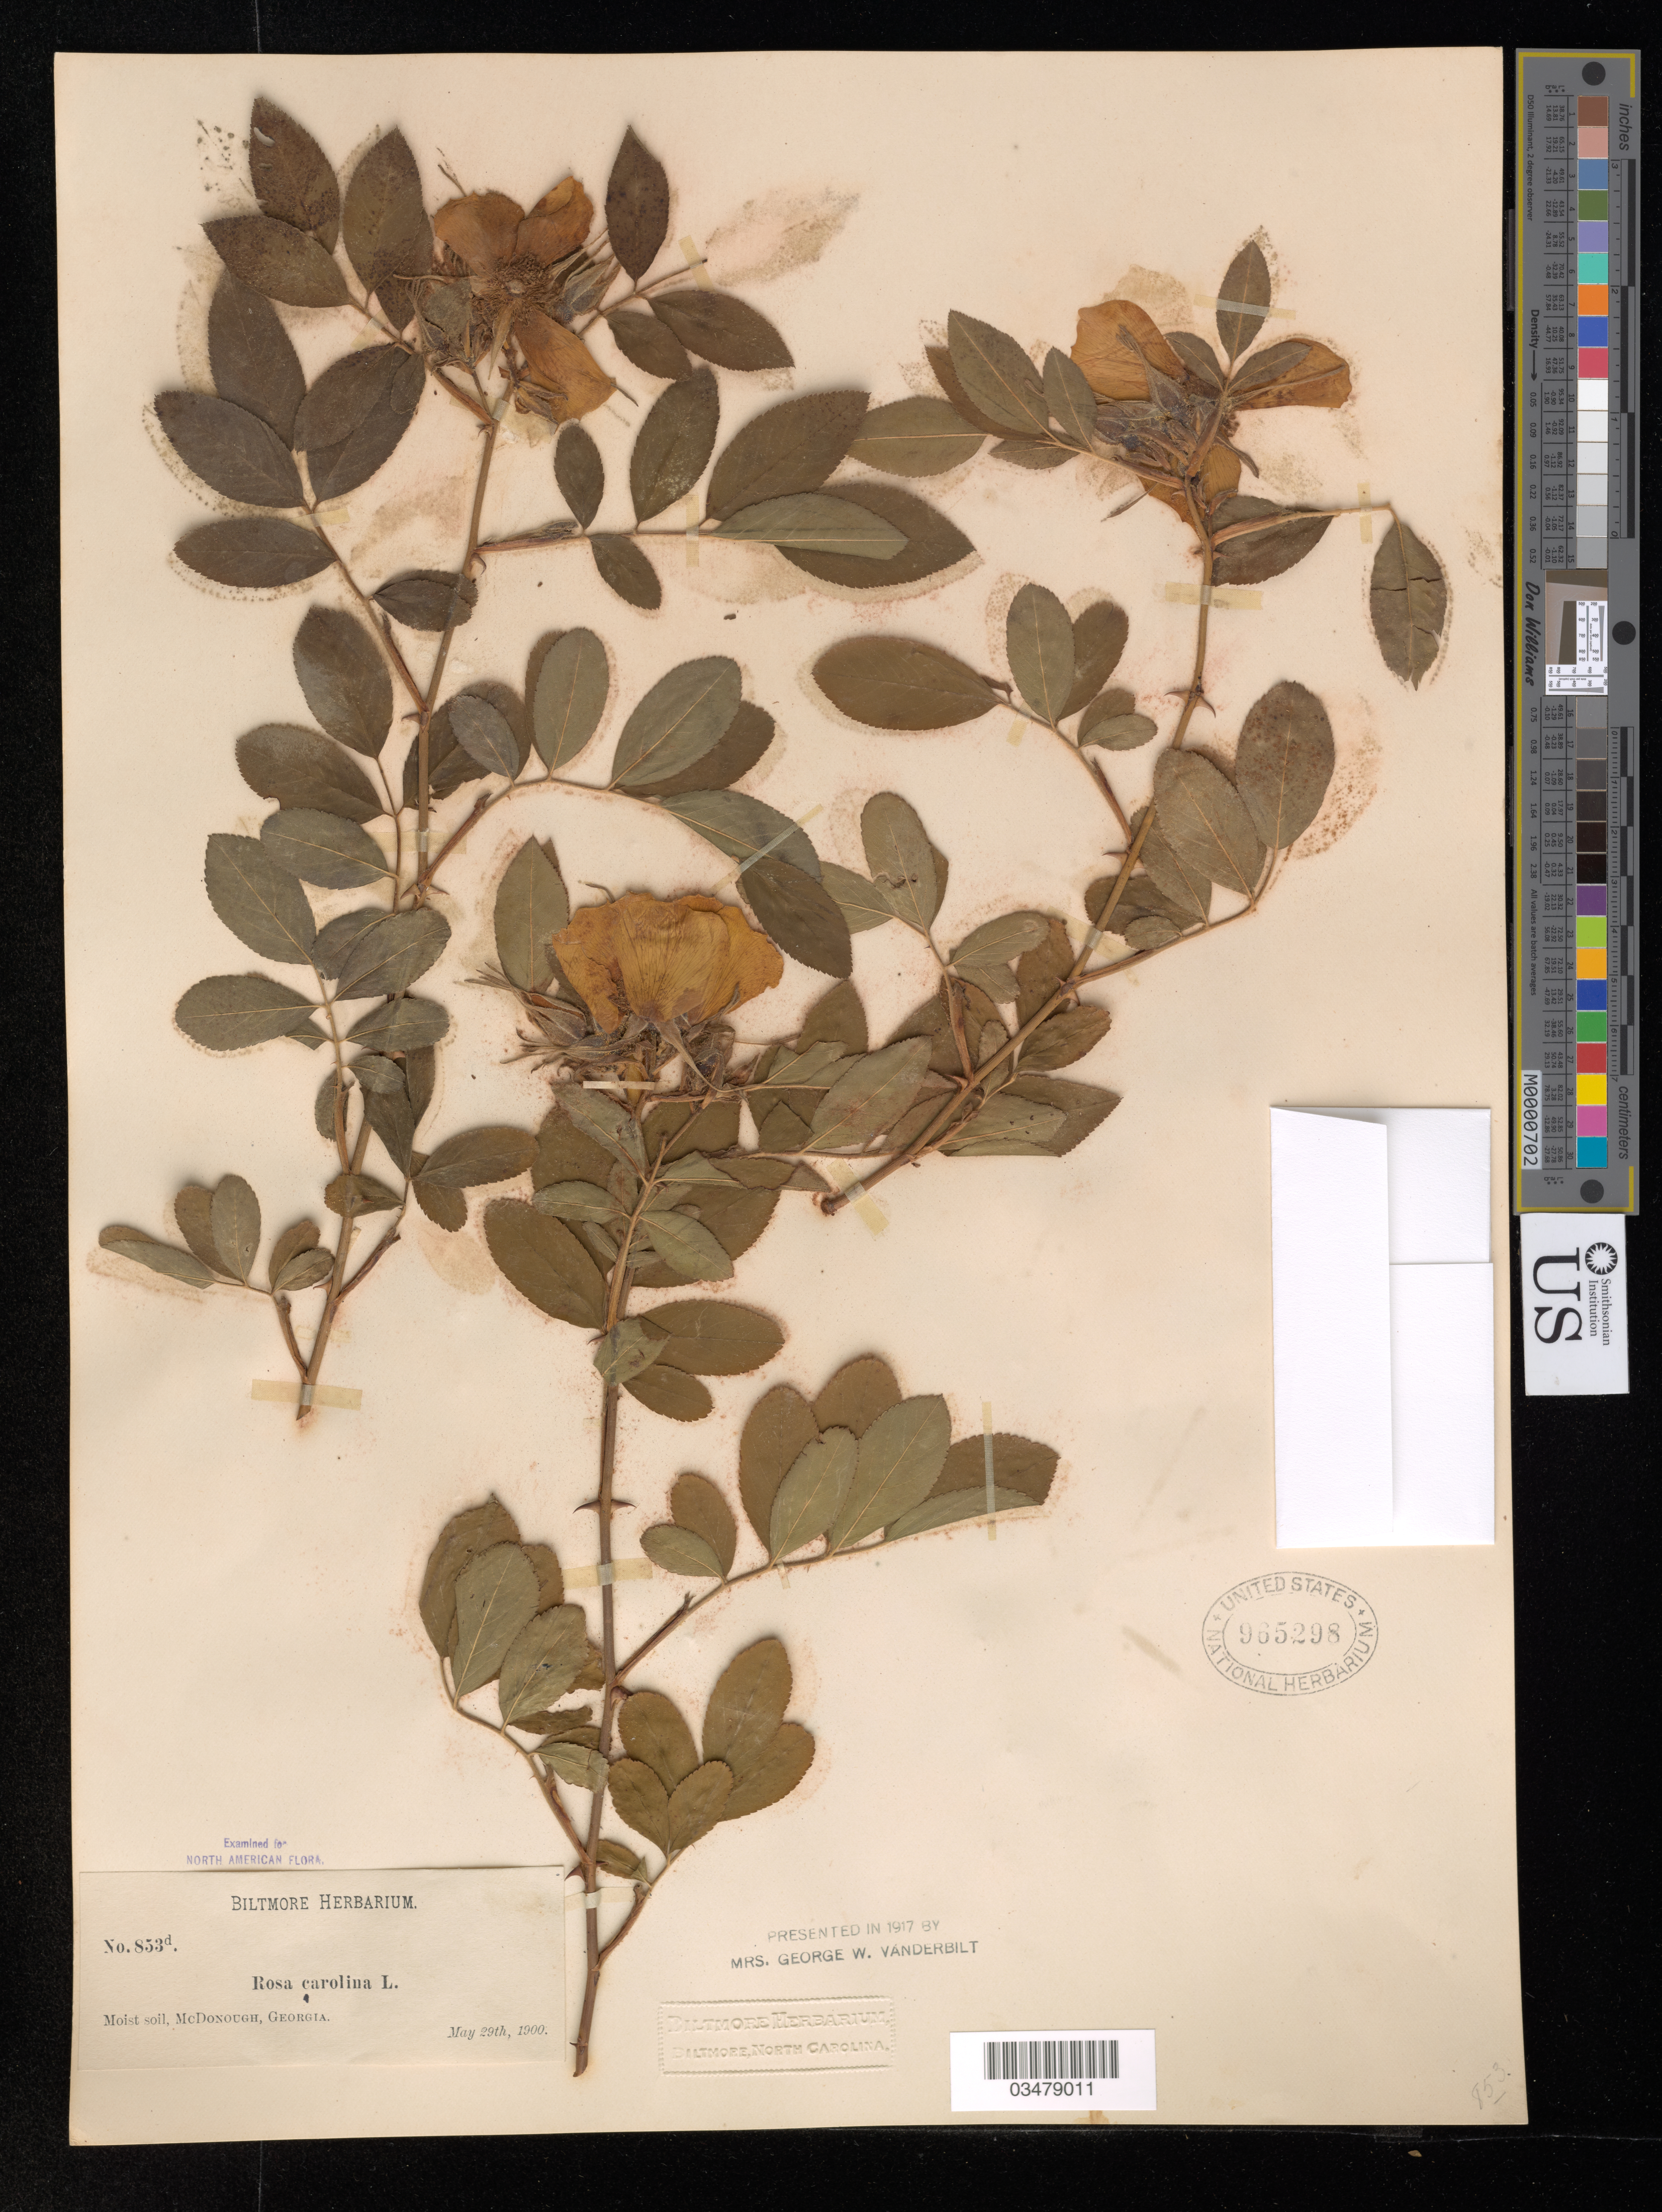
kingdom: Plantae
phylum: Tracheophyta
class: Magnoliopsida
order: Rosales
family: Rosaceae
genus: Rosa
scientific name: Rosa carolina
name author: L.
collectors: ex herb. Biltmore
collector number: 853 D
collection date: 1900-05-29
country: United States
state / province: Georgia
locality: Mc Donough.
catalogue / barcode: US 965298